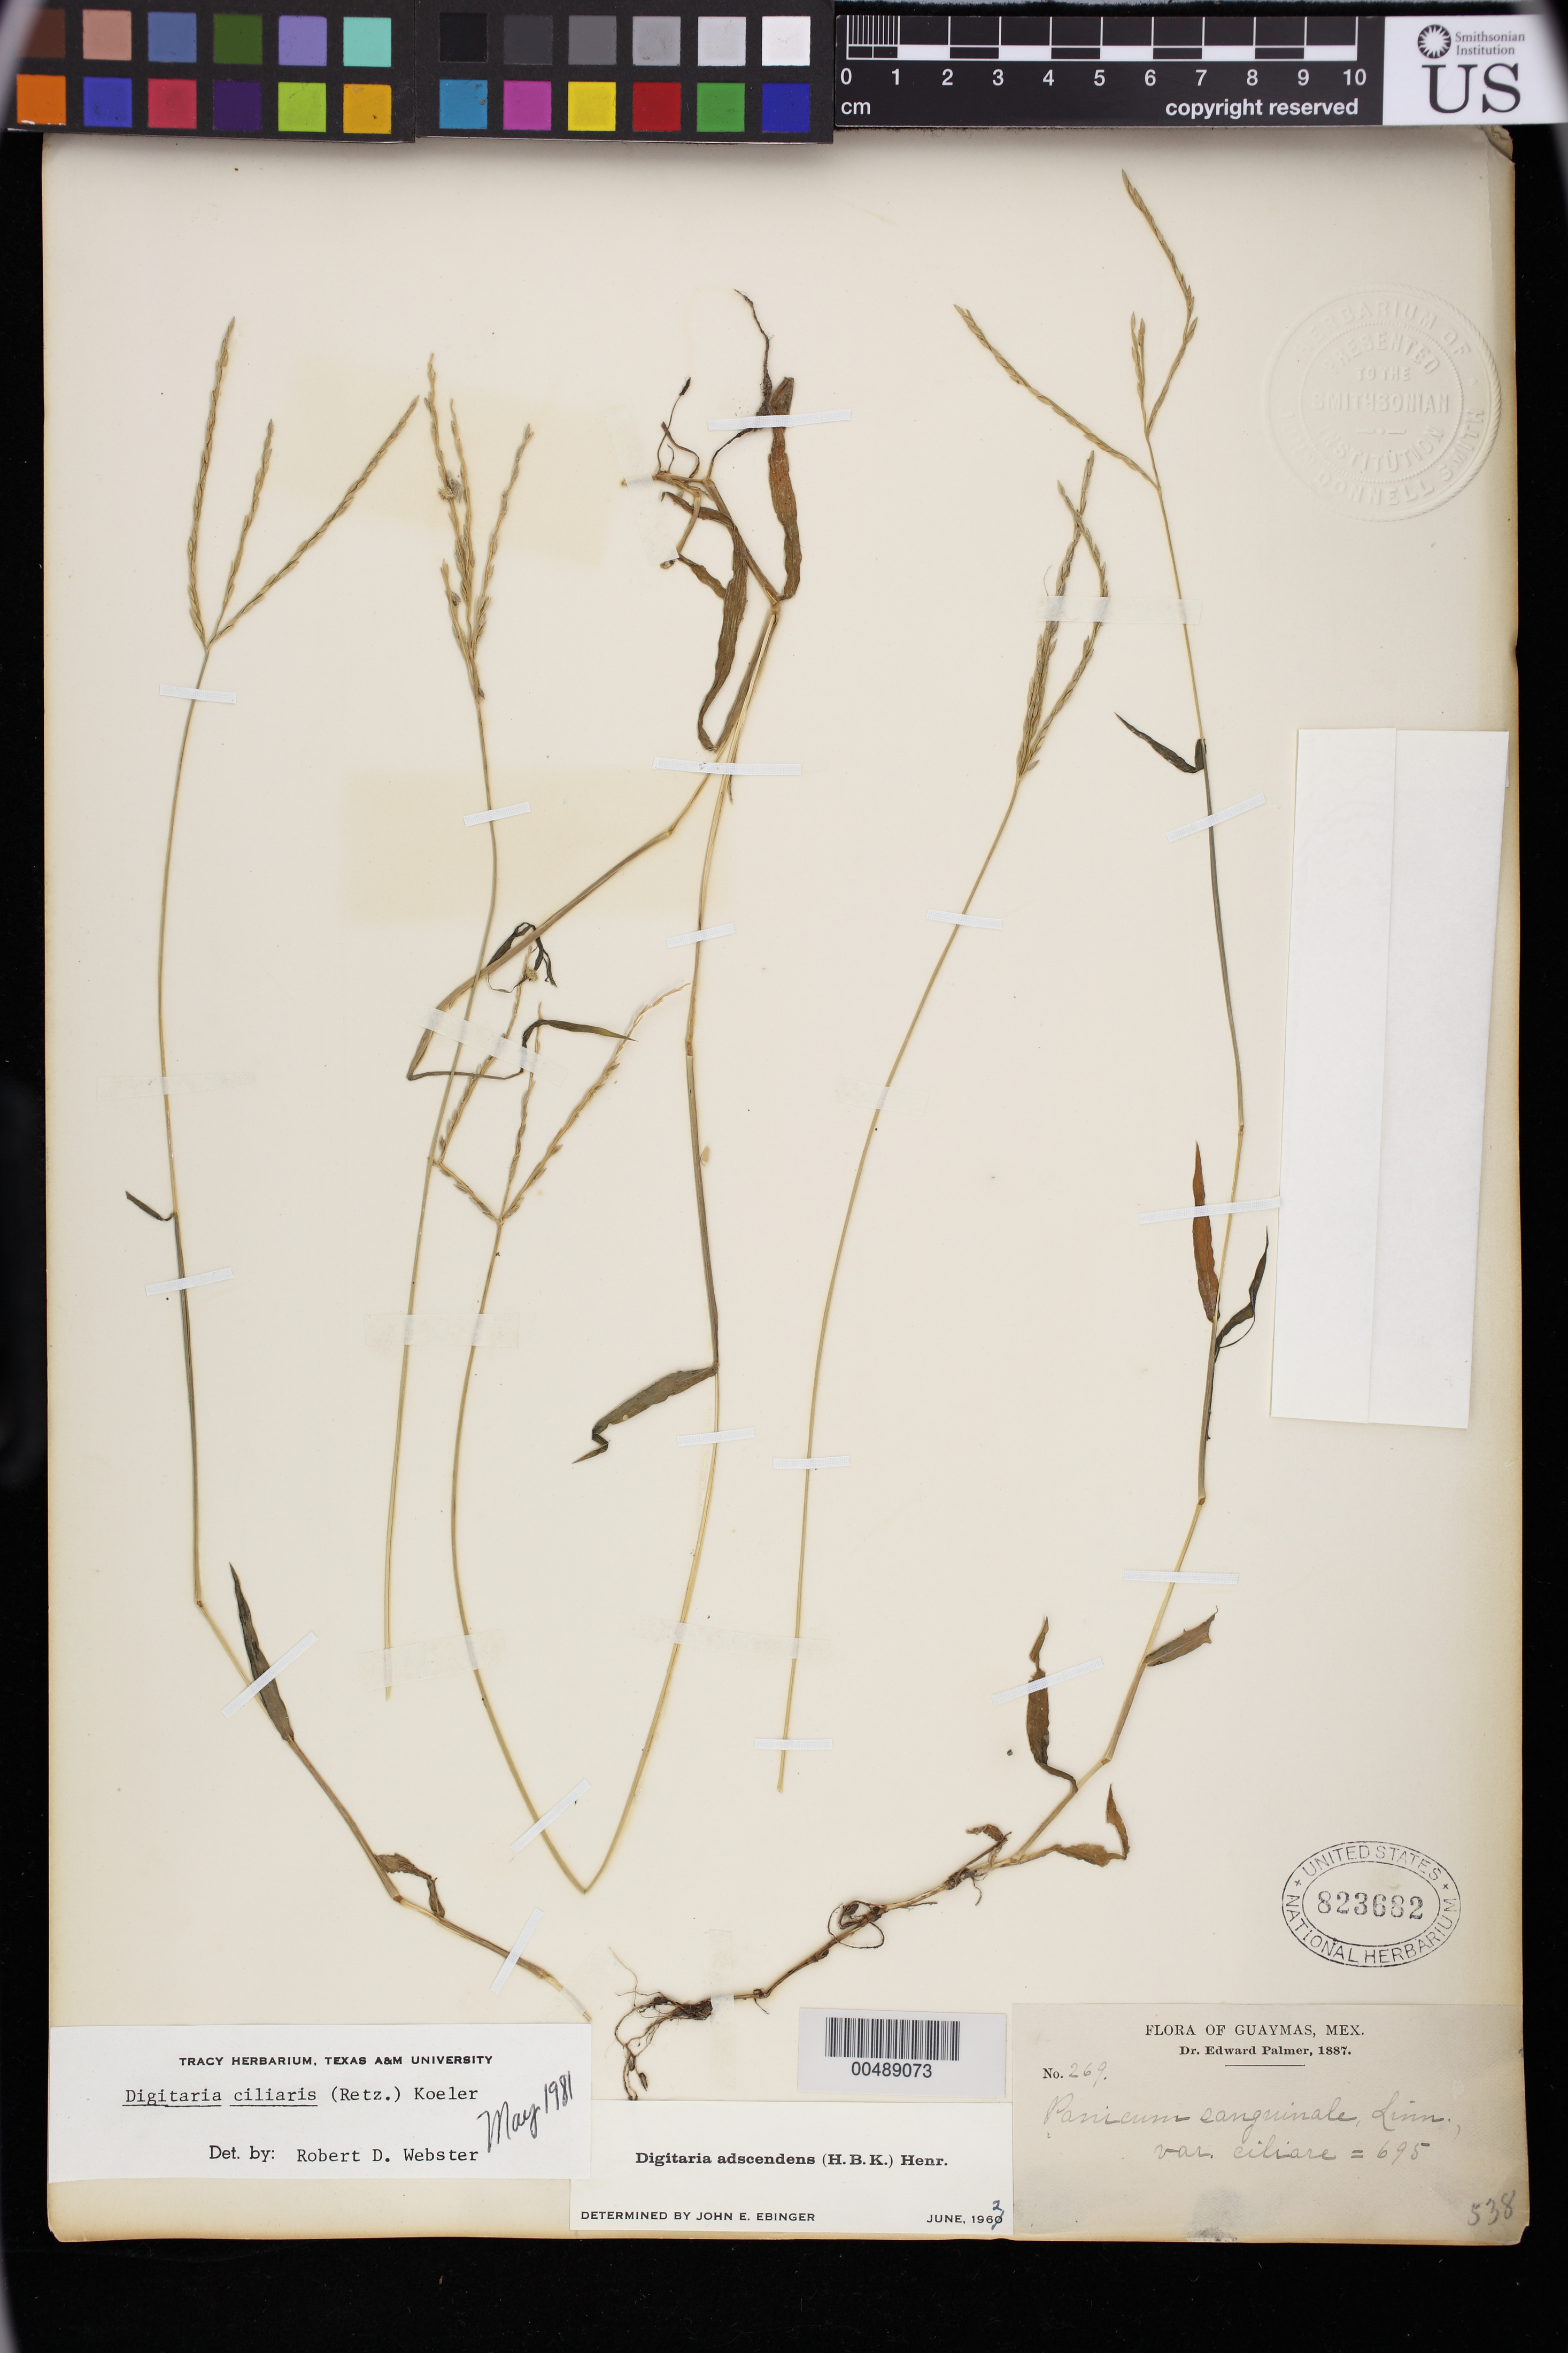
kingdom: Plantae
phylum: Tracheophyta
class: Liliopsida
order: Poales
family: Poaceae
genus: Digitaria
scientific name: Digitaria ciliaris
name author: (Retz.) Koeler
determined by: Webster, Robert D.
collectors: E. Palmer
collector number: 269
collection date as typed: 1887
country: Mexico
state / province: Sonora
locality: Guaymas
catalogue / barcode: US 823682